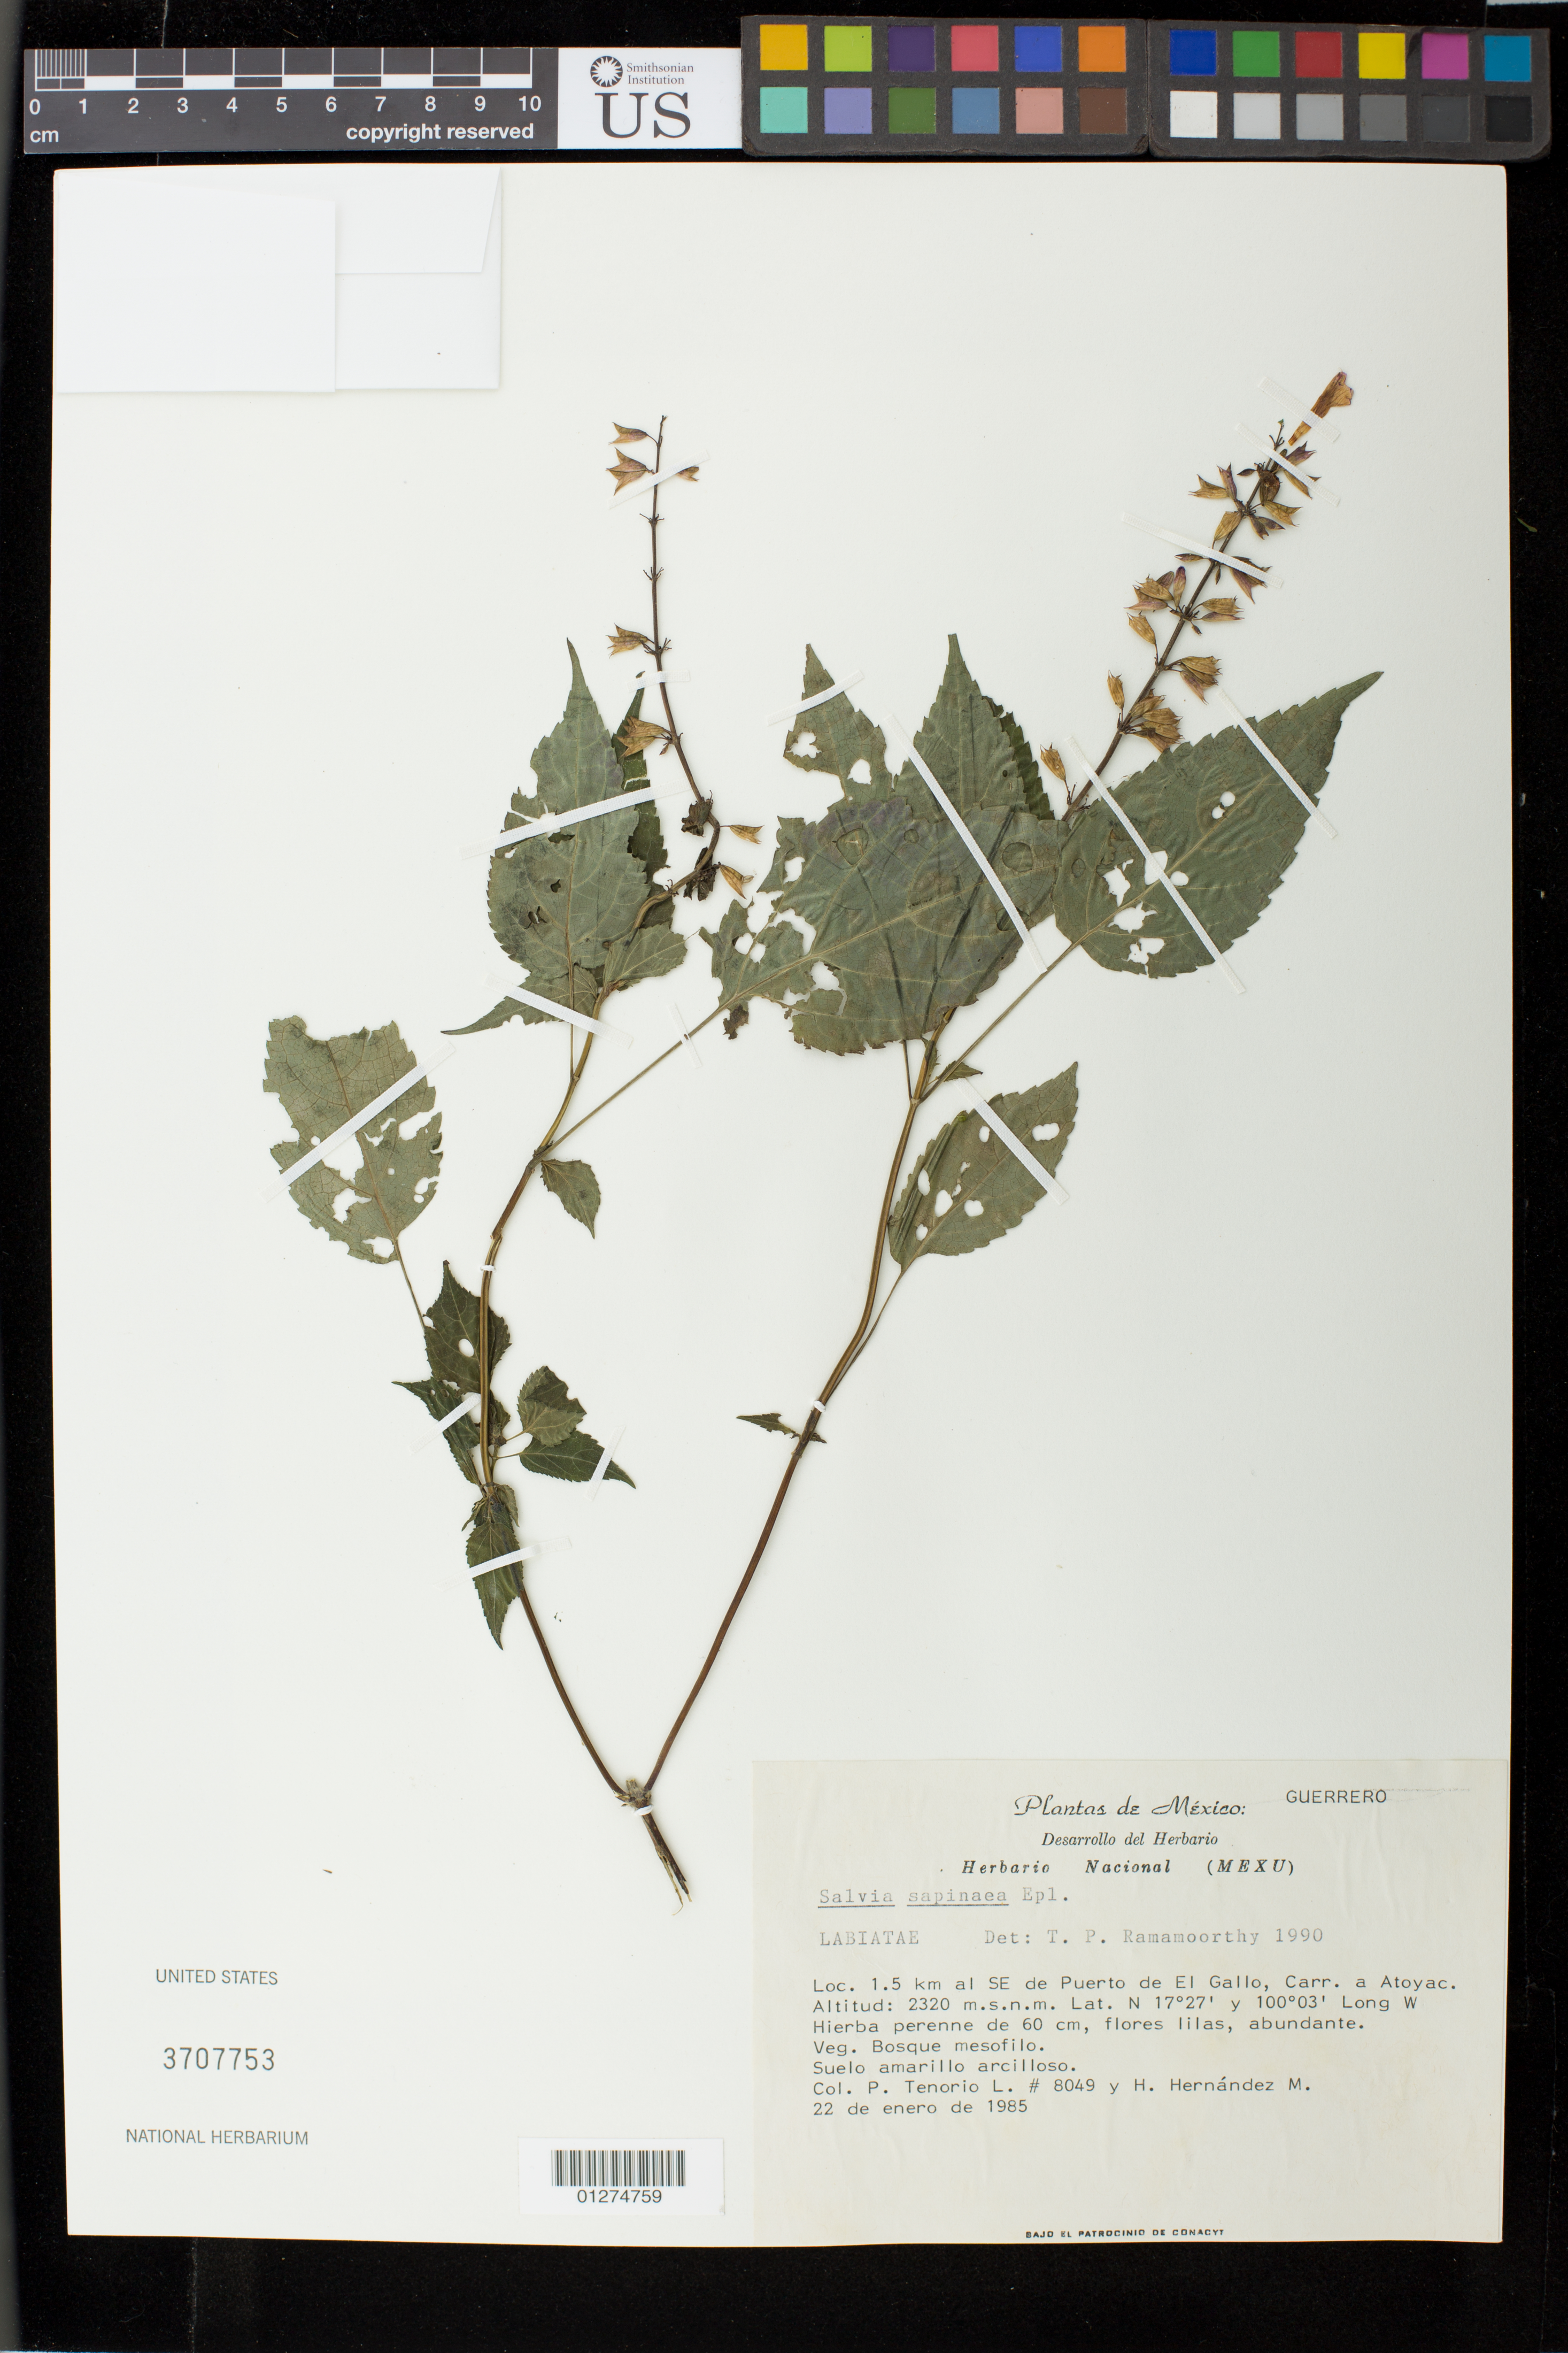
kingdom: Plantae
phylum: Tracheophyta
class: Magnoliopsida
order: Lamiales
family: Lamiaceae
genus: Salvia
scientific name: Salvia sapinea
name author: Epling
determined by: Ramamoorthy, T. P.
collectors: P. Tenorio L. & M. Hernández H.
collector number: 8049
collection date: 1985-01-22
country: Mexico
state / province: Guerrero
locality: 1.5 km al SE de Puerto de El Gallo, Carr. a Atoyac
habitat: bosque mesofilo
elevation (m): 2320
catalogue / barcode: US 3707753